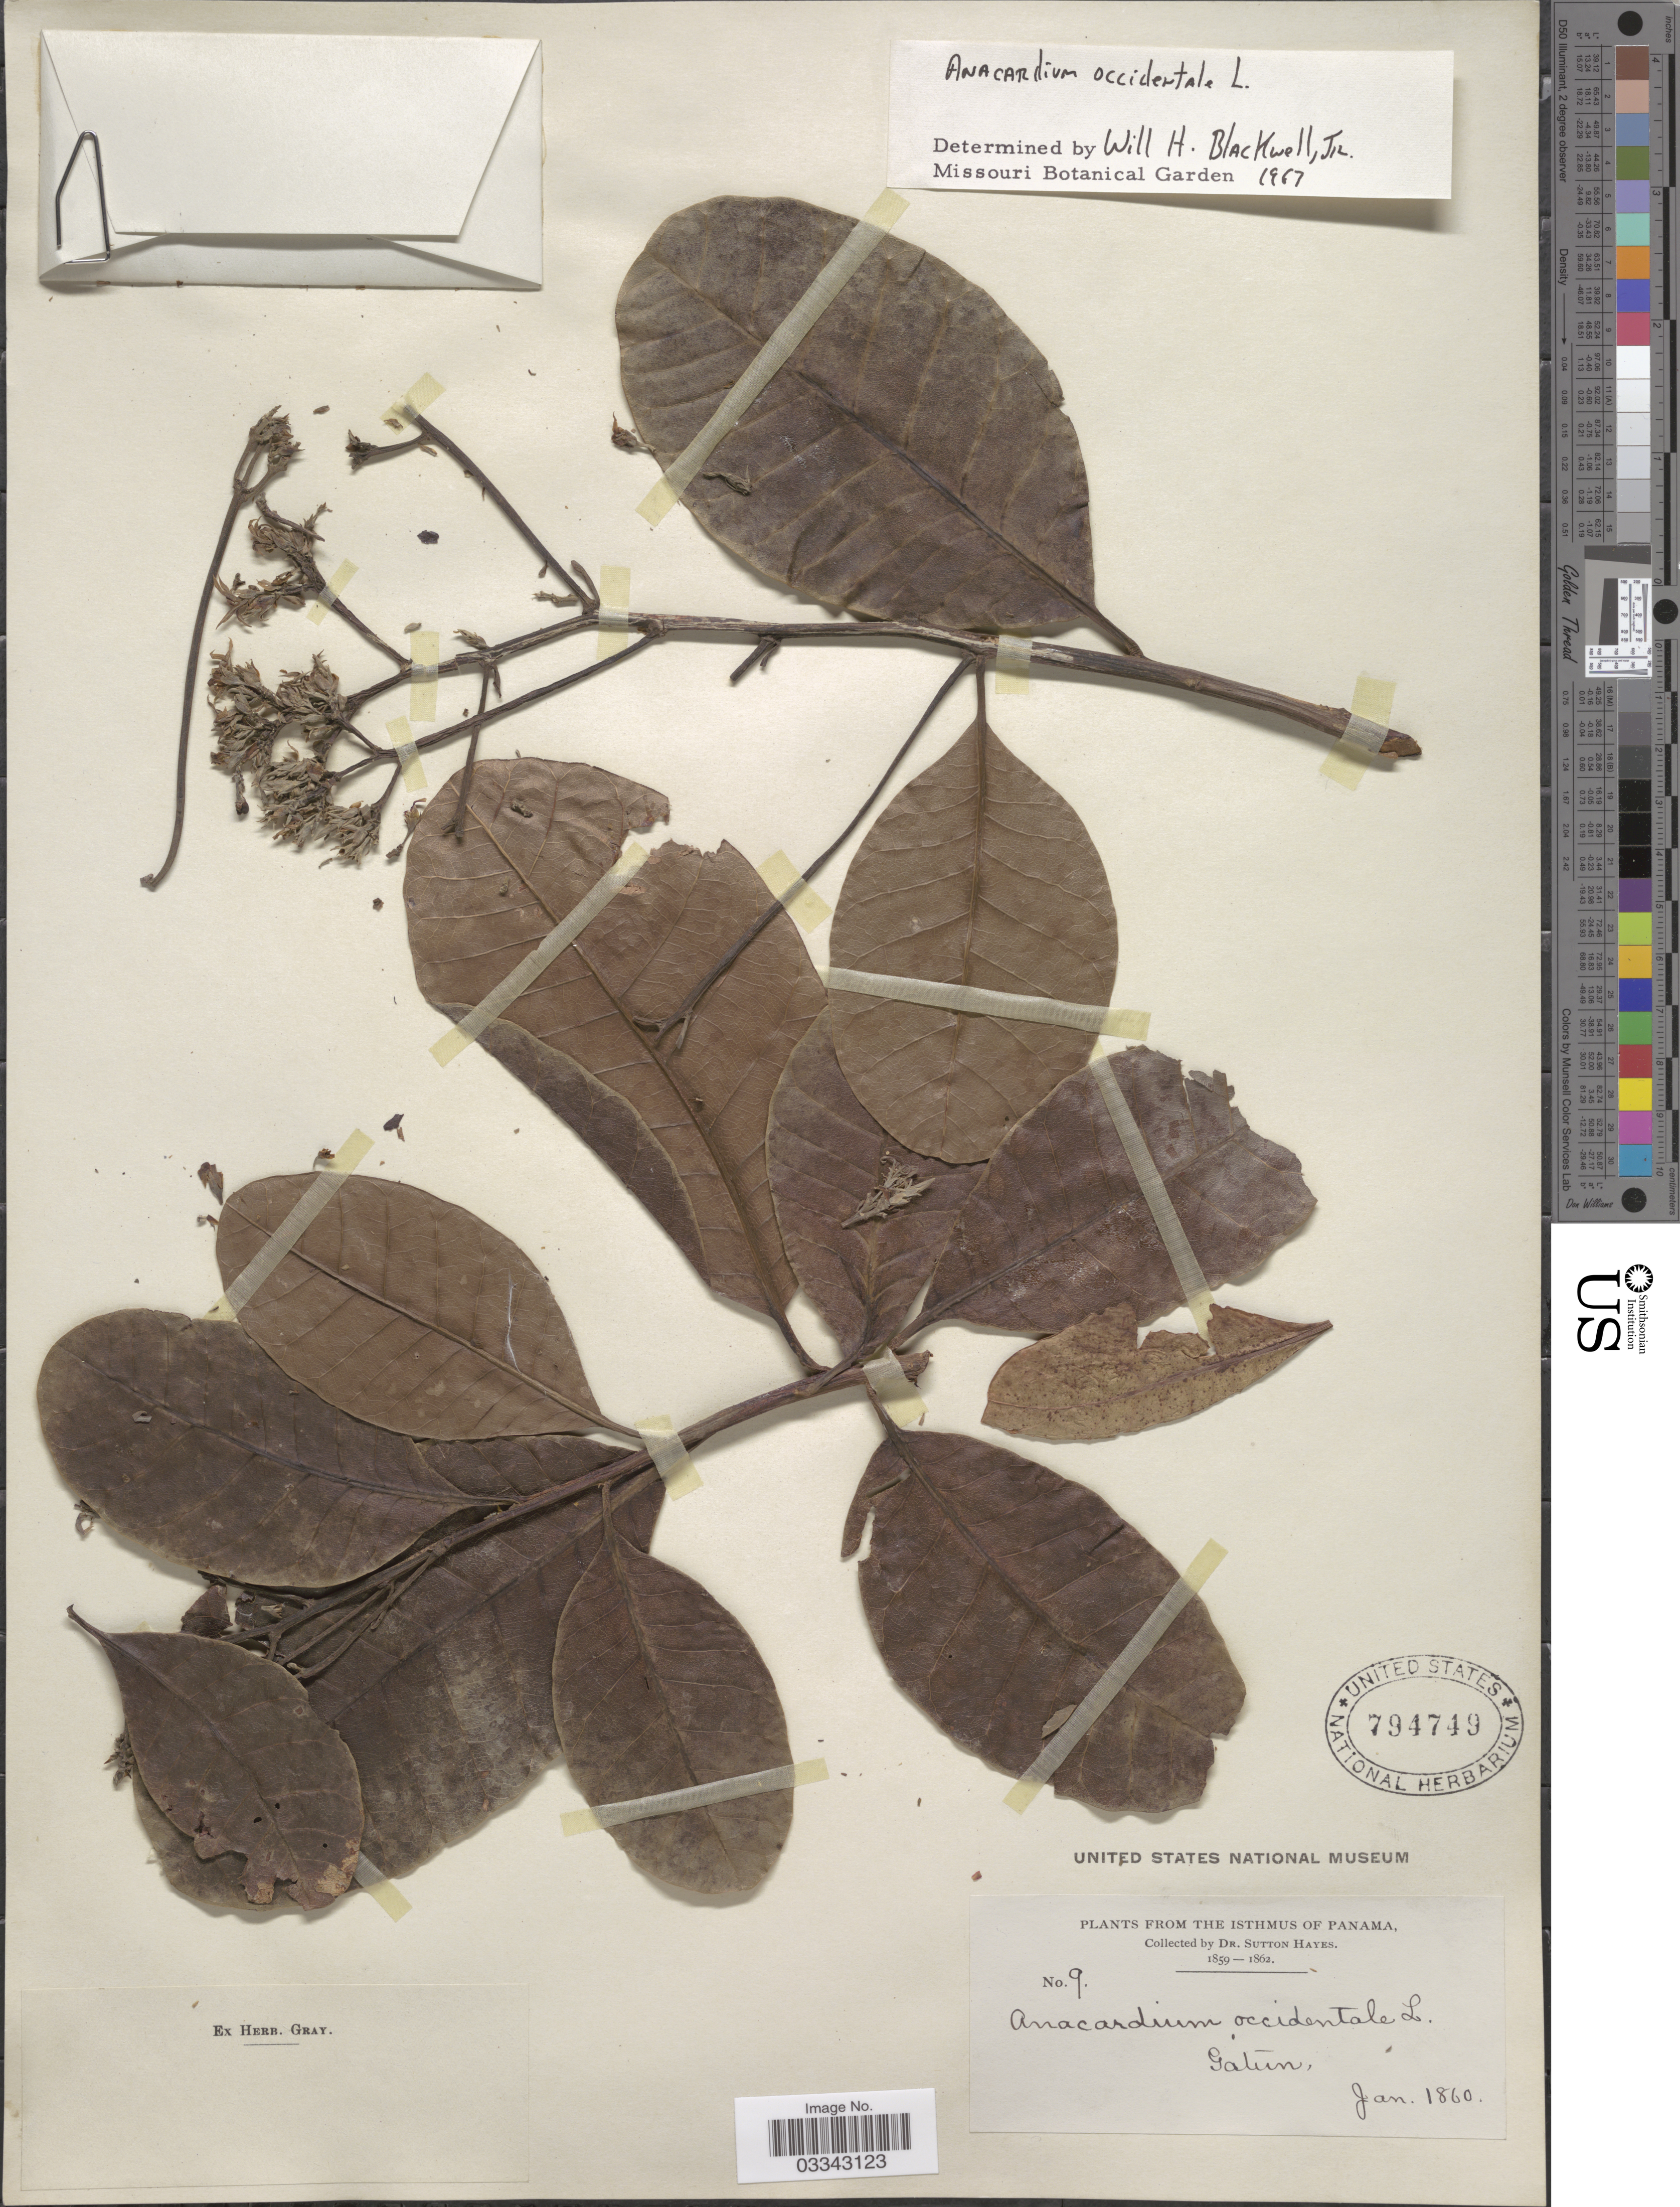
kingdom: Plantae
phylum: Tracheophyta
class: Magnoliopsida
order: Sapindales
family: Anacardiaceae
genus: Anacardium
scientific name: Anacardium occidentale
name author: L.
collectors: S. Hayes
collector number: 9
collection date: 1860-01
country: Panama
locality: Isthmus of Panama. Gatun.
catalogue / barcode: US 794749